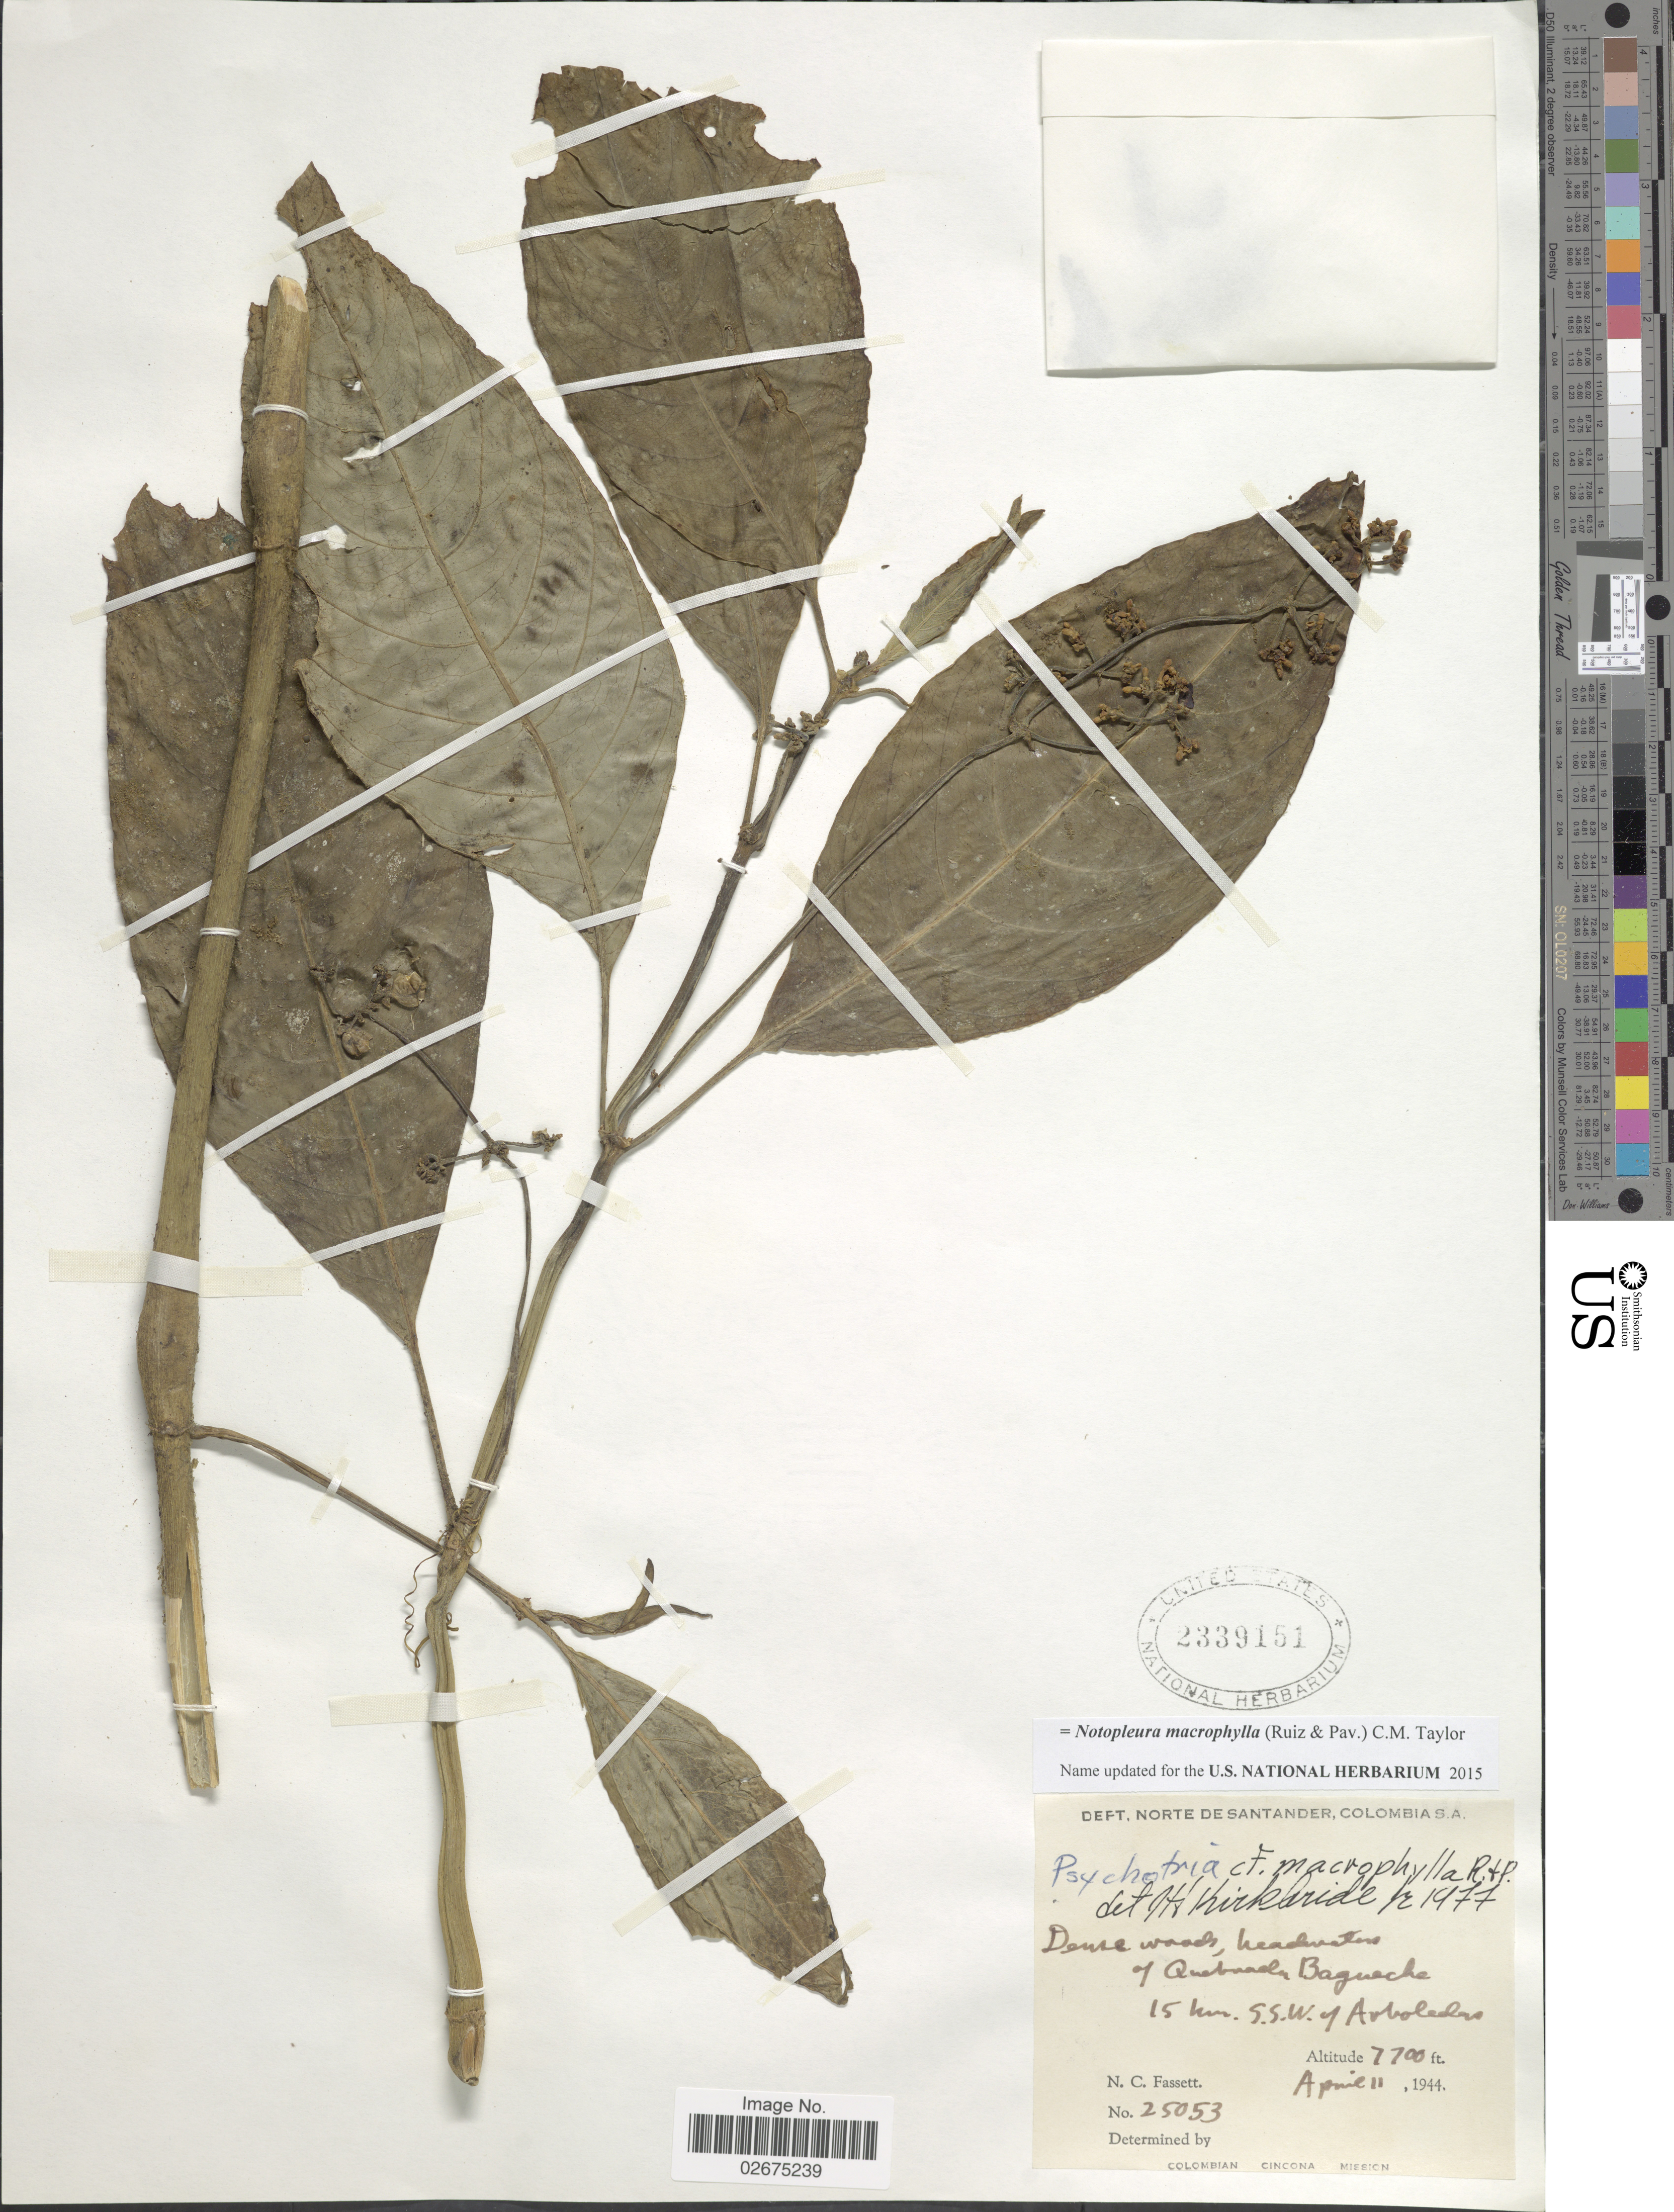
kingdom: Plantae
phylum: Tracheophyta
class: Magnoliopsida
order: Gentianales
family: Rubiaceae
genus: Notopleura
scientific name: Notopleura macrophylla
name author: (Ruiz & Pav.) C.M. Taylor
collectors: N. C. Fassett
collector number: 25053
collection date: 1944-04-11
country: Colombia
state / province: Norte de Santander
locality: Dept. Norte de Santander, Dense woods, headwaters of Quebrada Bagueche, 15 km S.S.W. of Arboledas.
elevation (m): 2347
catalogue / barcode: US 2339151